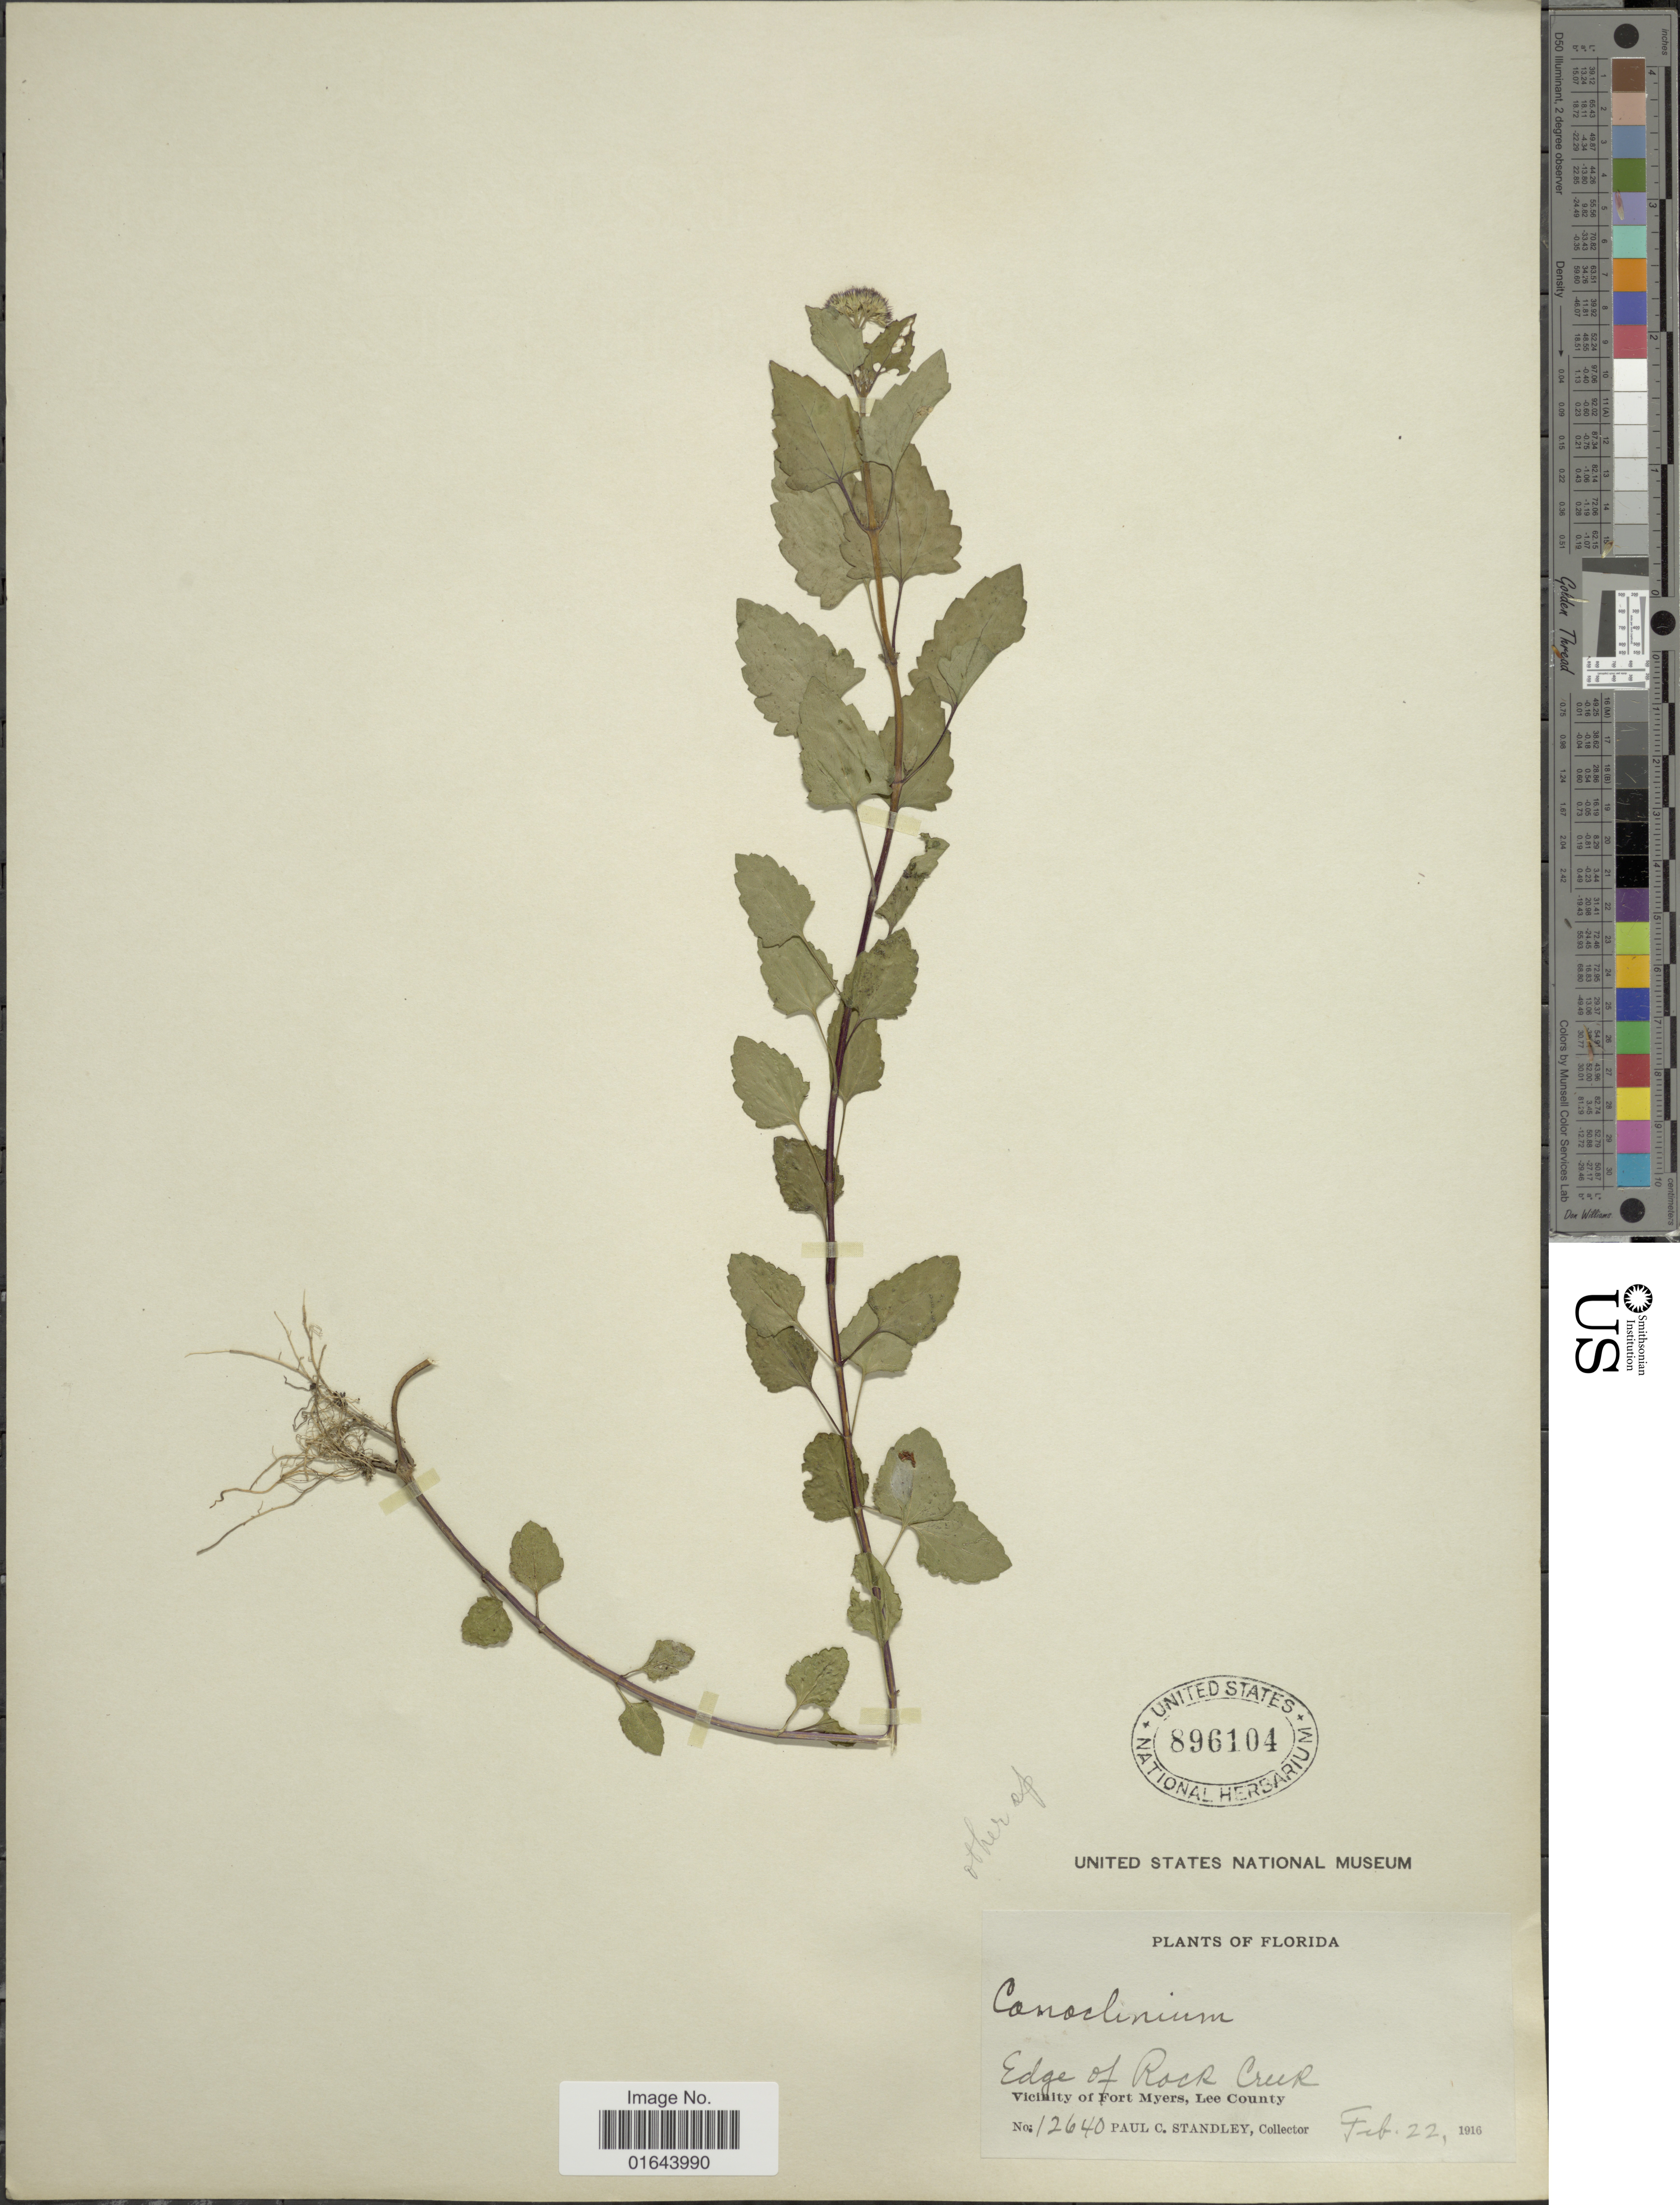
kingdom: Plantae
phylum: Tracheophyta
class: Magnoliopsida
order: Asterales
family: Asteraceae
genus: Conoclinium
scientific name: Conoclinium coelestinum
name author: (L.) DC.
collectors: P. C. Standley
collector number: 12640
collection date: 1916-02-22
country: United States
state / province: Florida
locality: Edge of Rock Creek. Vicinity of Fort Meyers, Lee County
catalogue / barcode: US 896104